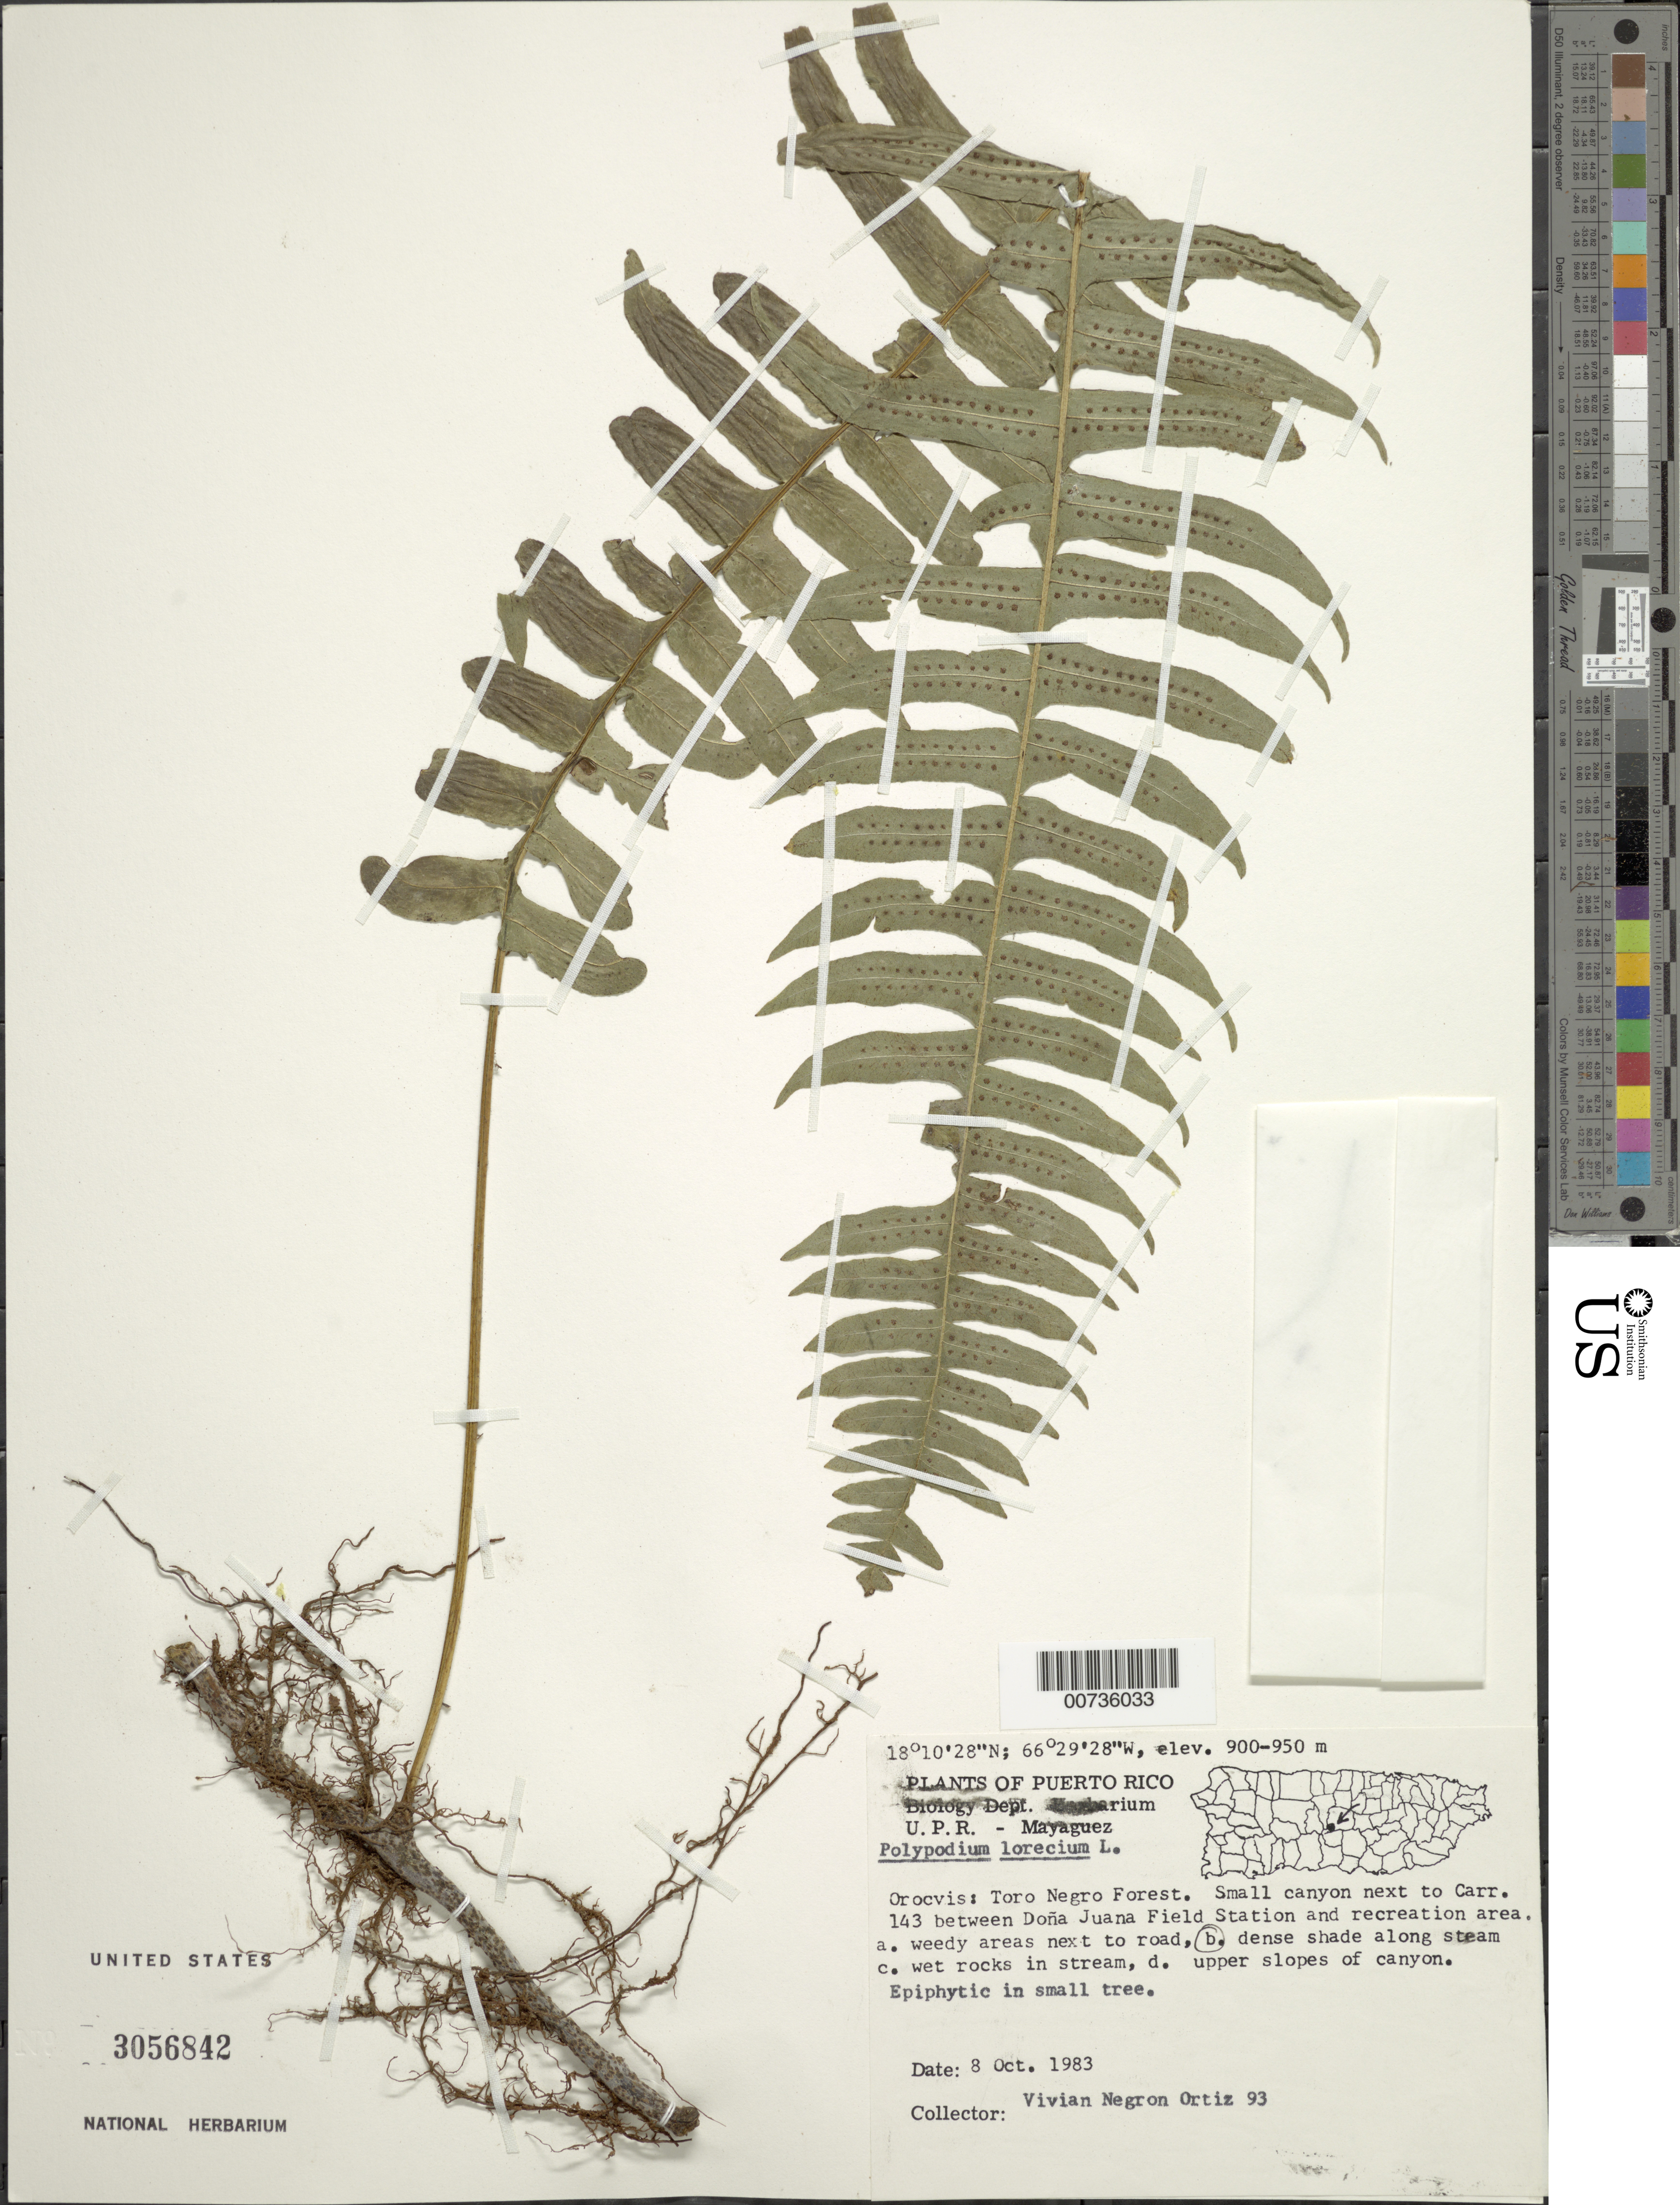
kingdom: Plantae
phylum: Tracheophyta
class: Polypodiopsida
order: Polypodiales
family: Polypodiaceae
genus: Serpocaulon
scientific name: Serpocaulon loriceum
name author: (L.) A.R. Sm.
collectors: V. Ortiz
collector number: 93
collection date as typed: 08 Oct 1983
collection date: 1983-10-08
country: Puerto Rico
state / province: Villalba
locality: Orocovis: Toro Negro Forest, small canyon next to Carr. 143 btw Doña Juana Field Station and recreation area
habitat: Dense shade along stream; on small tree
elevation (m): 900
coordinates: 18.17444444, -66.49111111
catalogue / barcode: US 3056842